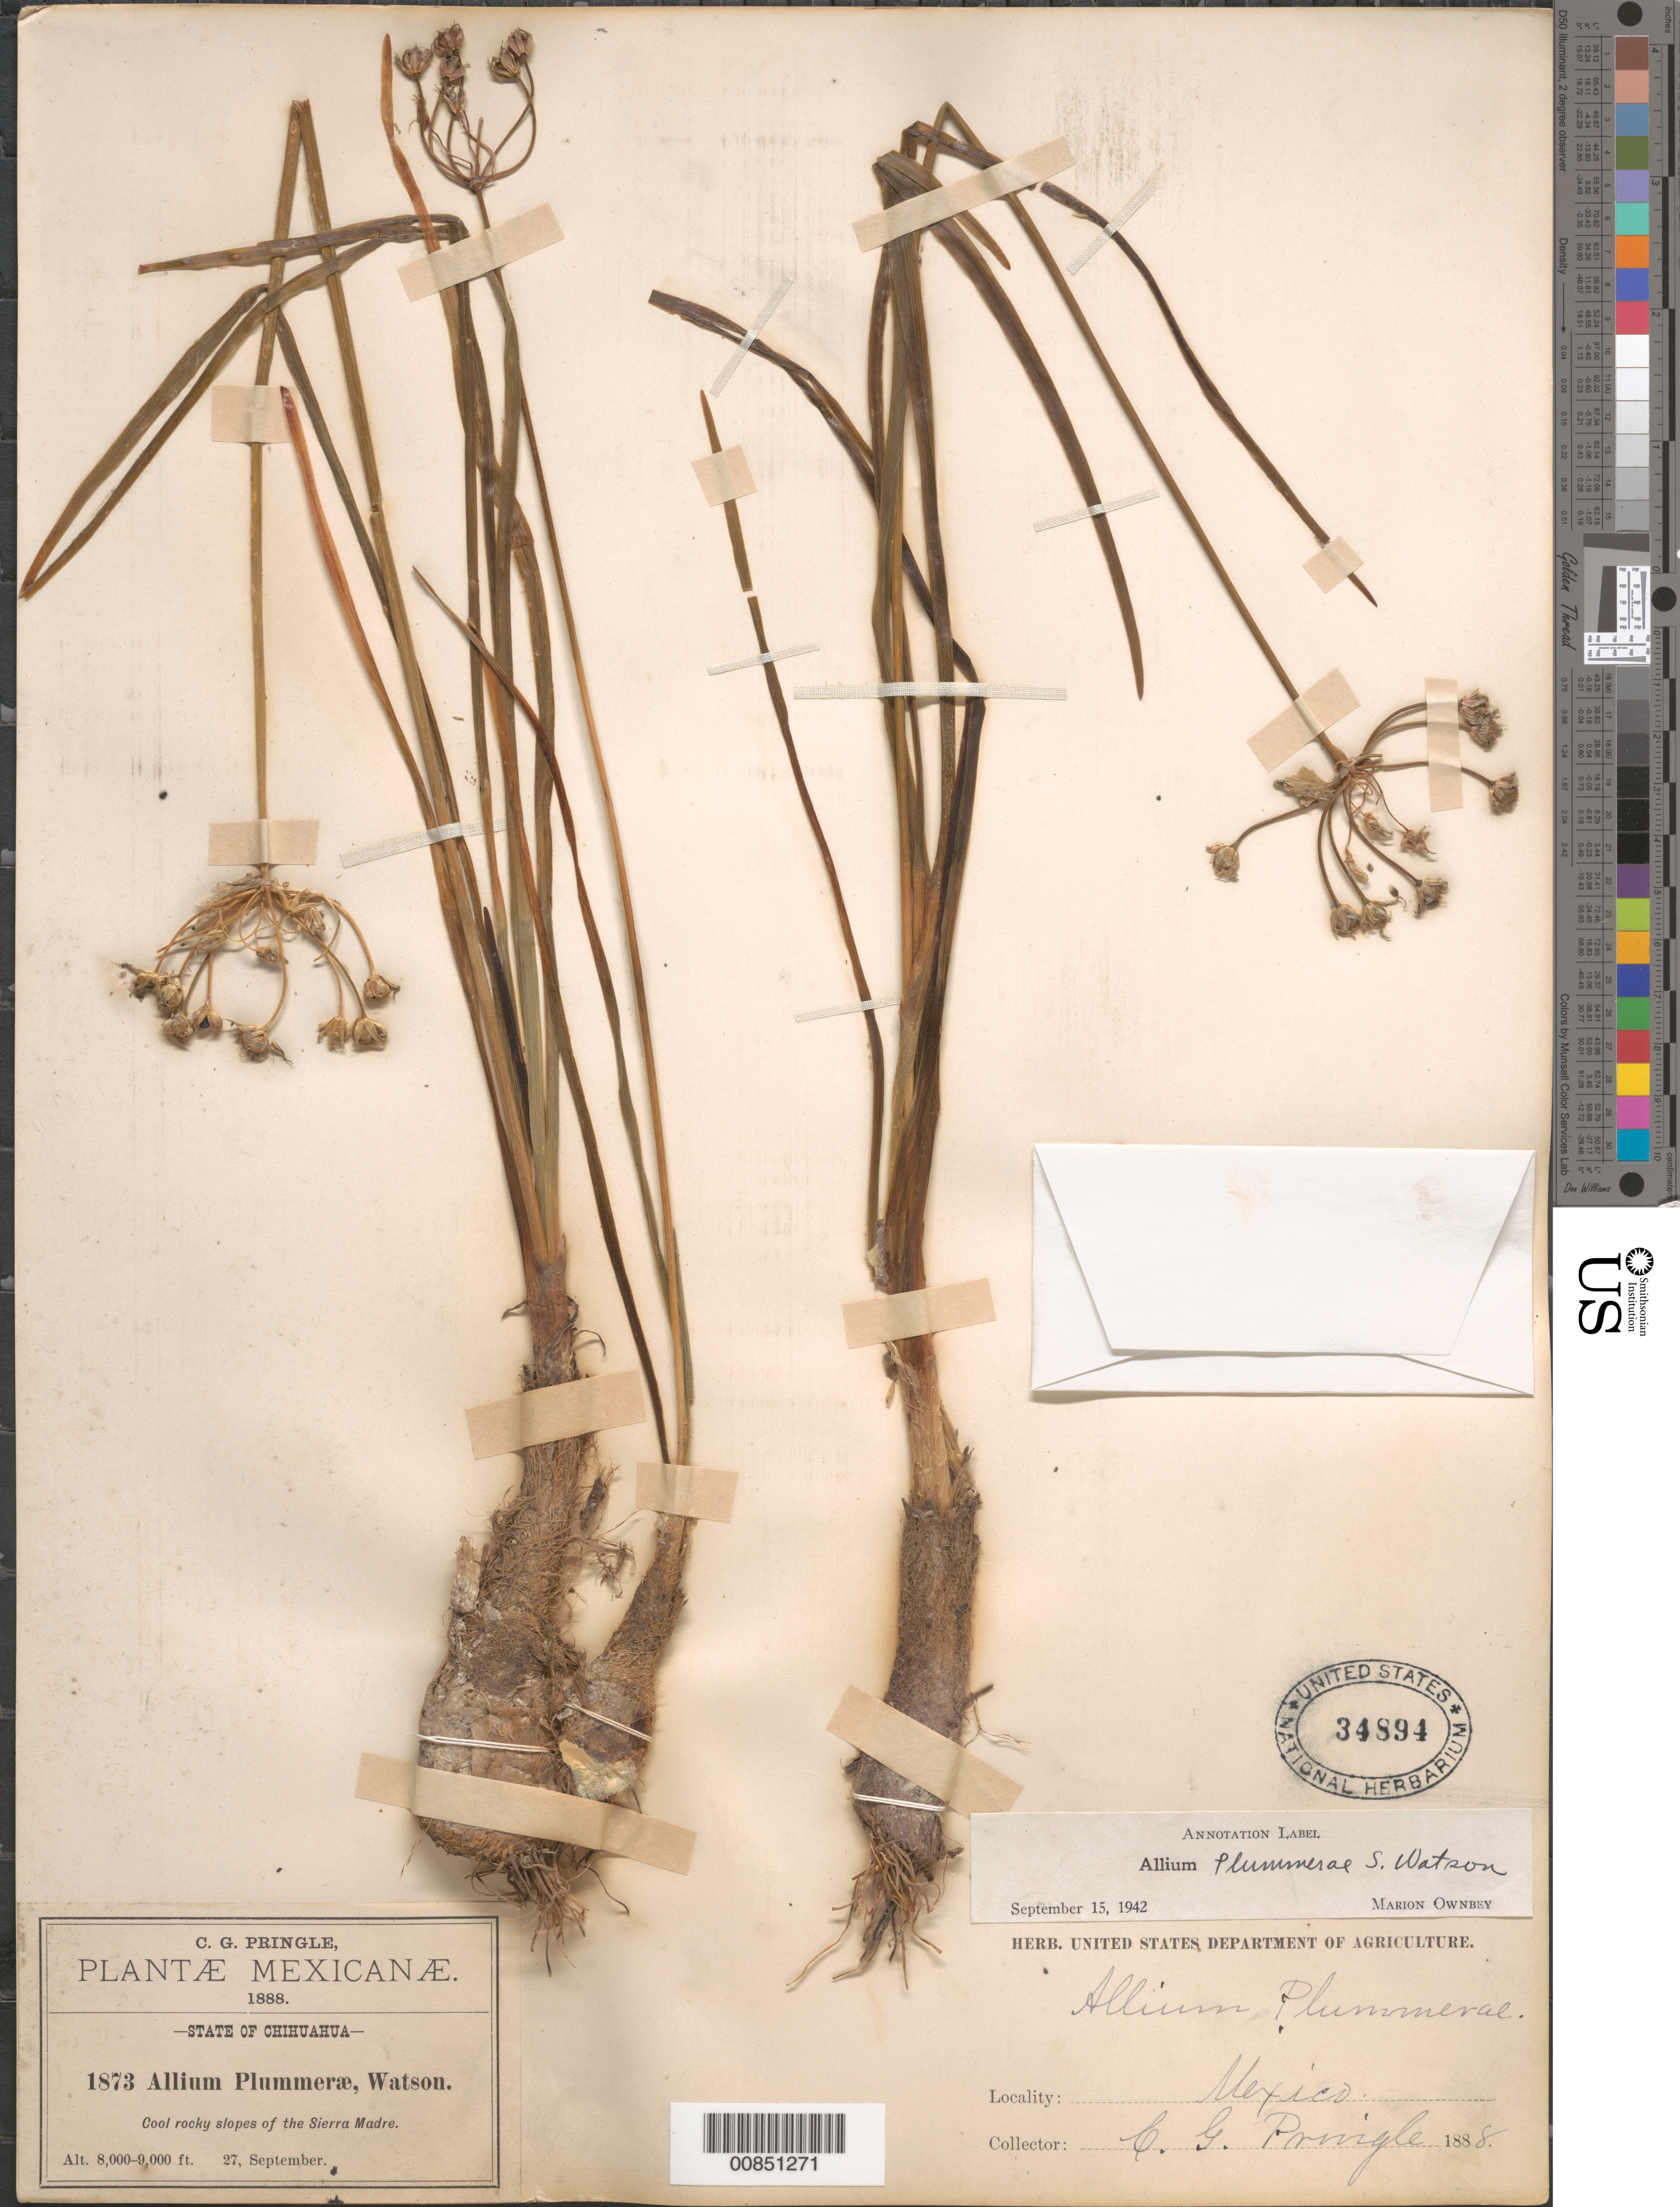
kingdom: Plantae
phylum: Tracheophyta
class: Liliopsida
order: Asparagales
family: Amaryllidaceae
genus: Allium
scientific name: Allium plummerae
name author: S. Watson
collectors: C. G. Pringle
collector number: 1873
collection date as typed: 27 Sep 1888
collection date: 1888-09-27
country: Mexico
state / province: Chihuahua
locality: Sierra Madre, Chihuahua.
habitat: Cool rocky slopes of the sierra.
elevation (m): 2438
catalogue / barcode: US 34894